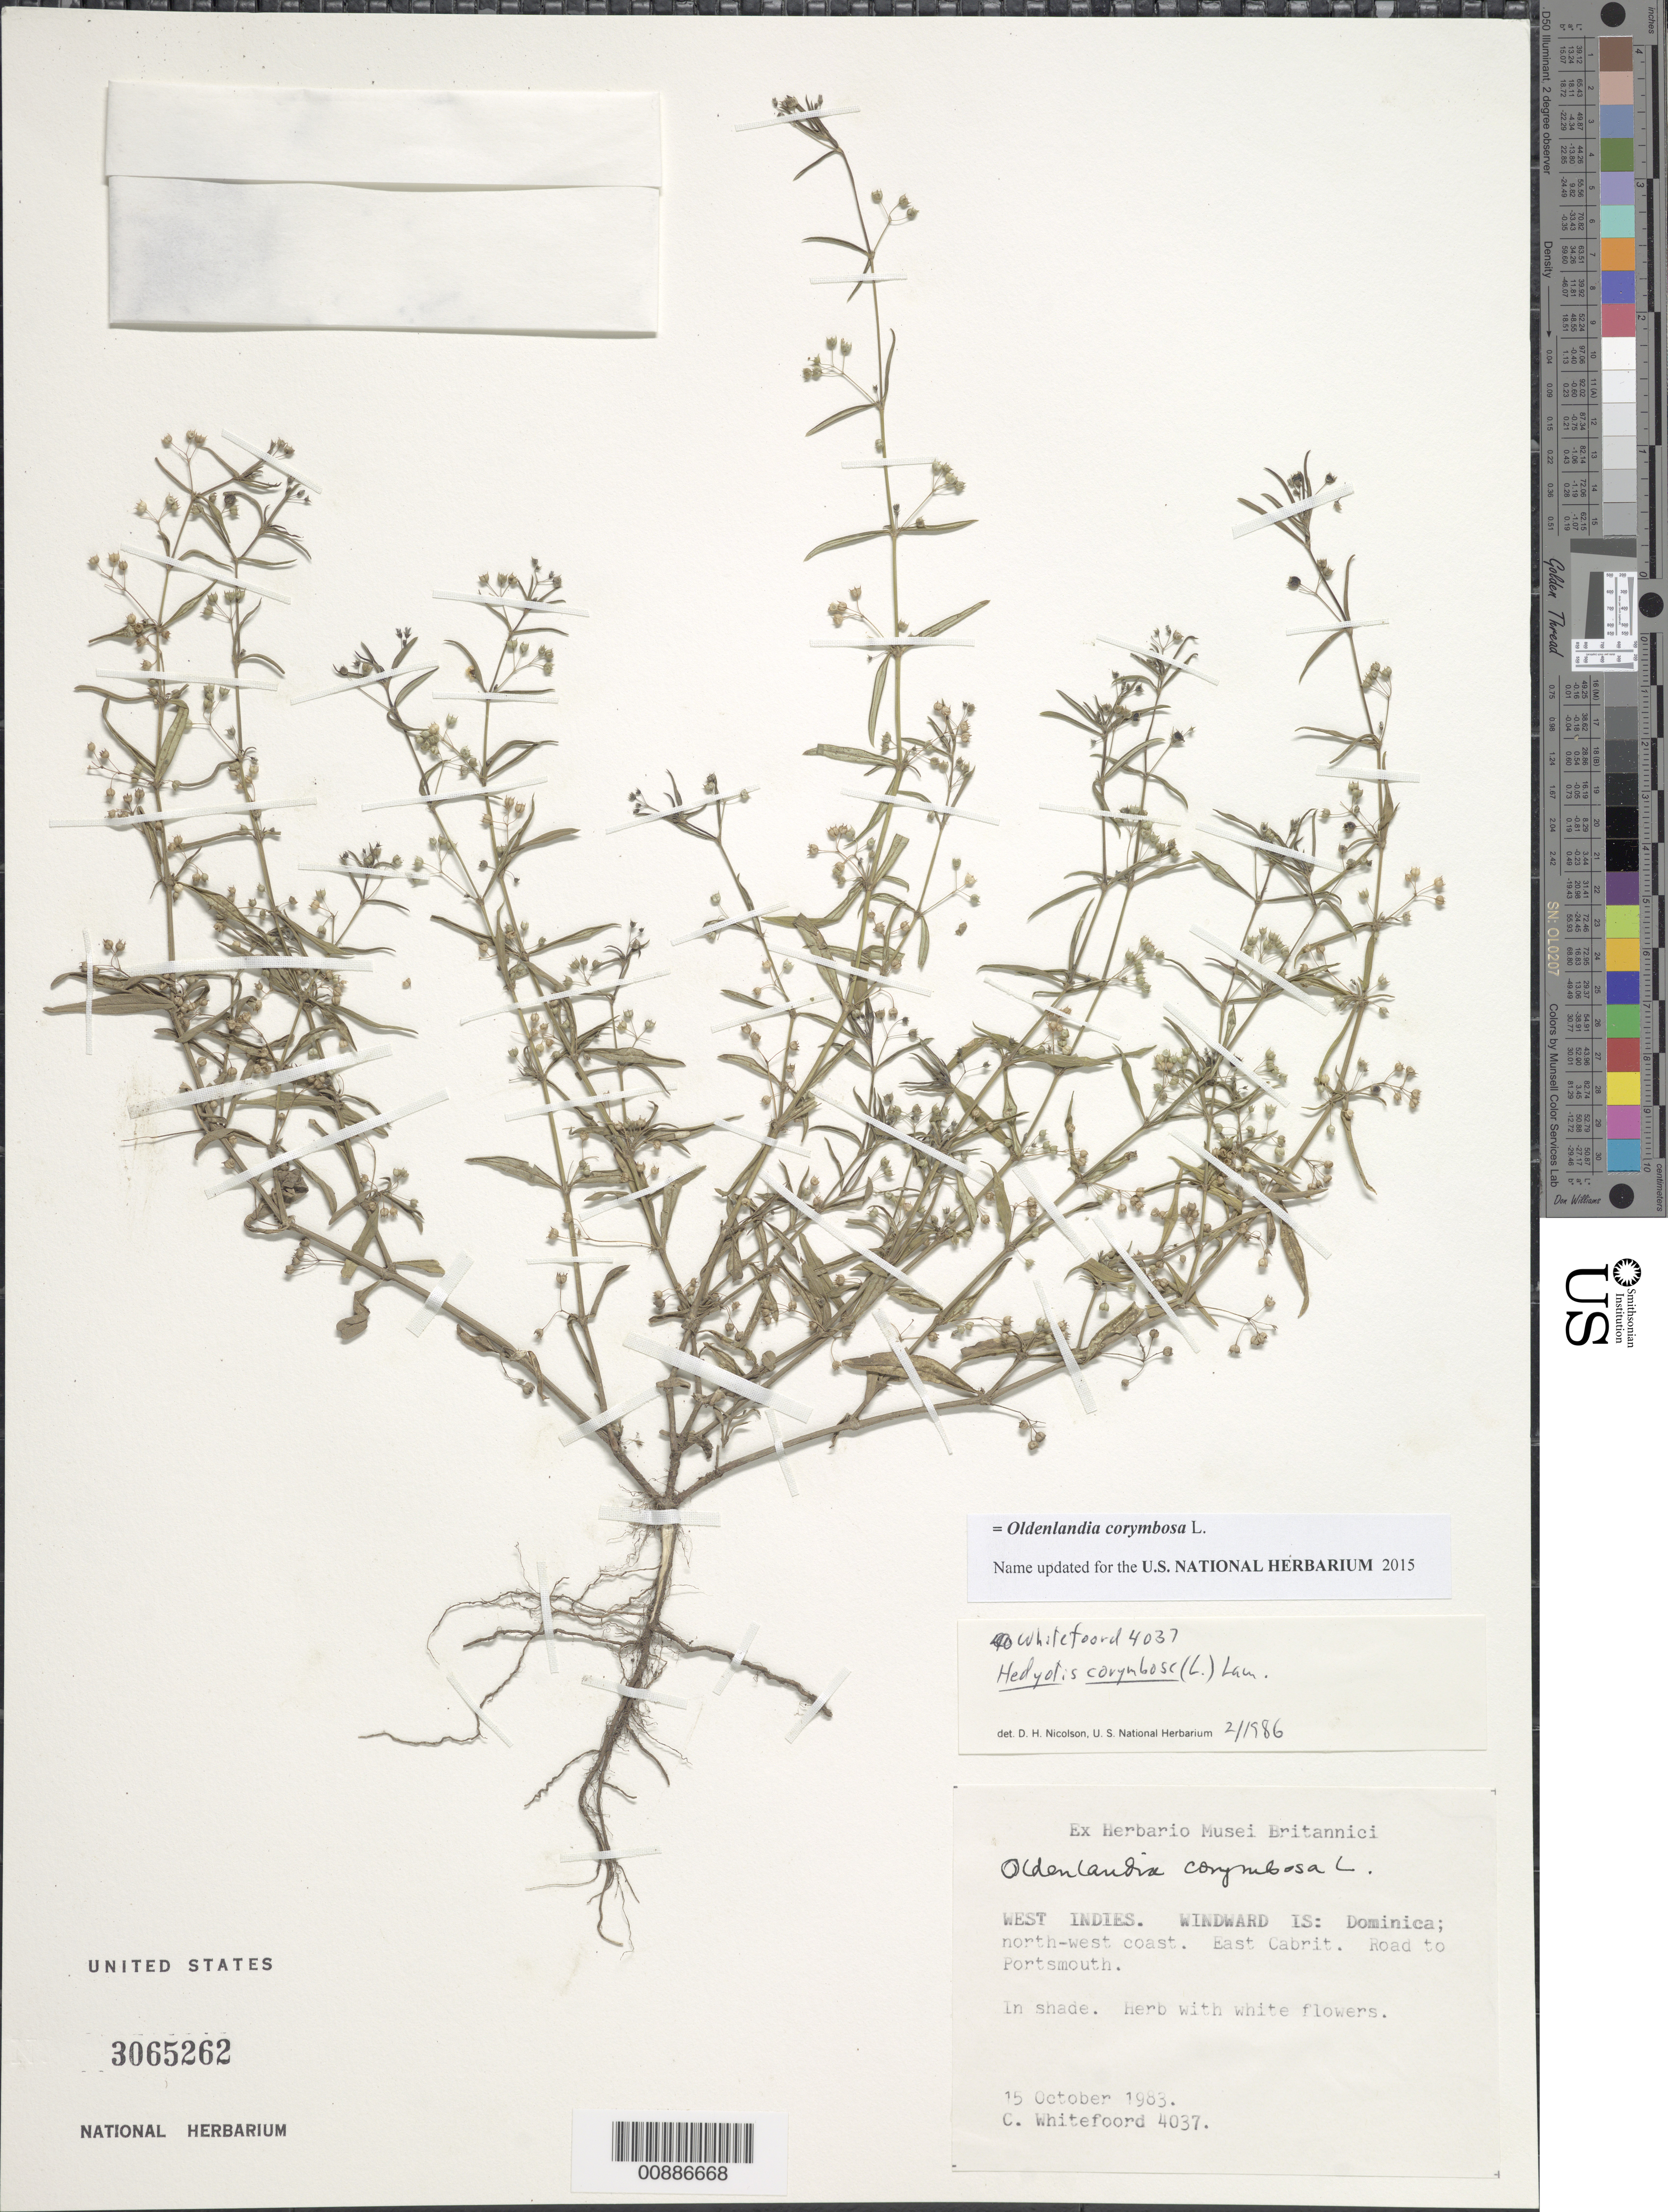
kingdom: Plantae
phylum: Tracheophyta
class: Magnoliopsida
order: Gentianales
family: Rubiaceae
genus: Oldenlandia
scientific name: Oldenlandia corymbosa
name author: L.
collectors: C. Whitefoord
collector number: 4037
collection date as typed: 15 Oct 1983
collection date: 1983-10-15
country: Dominica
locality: Northwest coast. East Cabrit. Road to Portsmouth.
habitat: In shade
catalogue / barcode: US 3065262